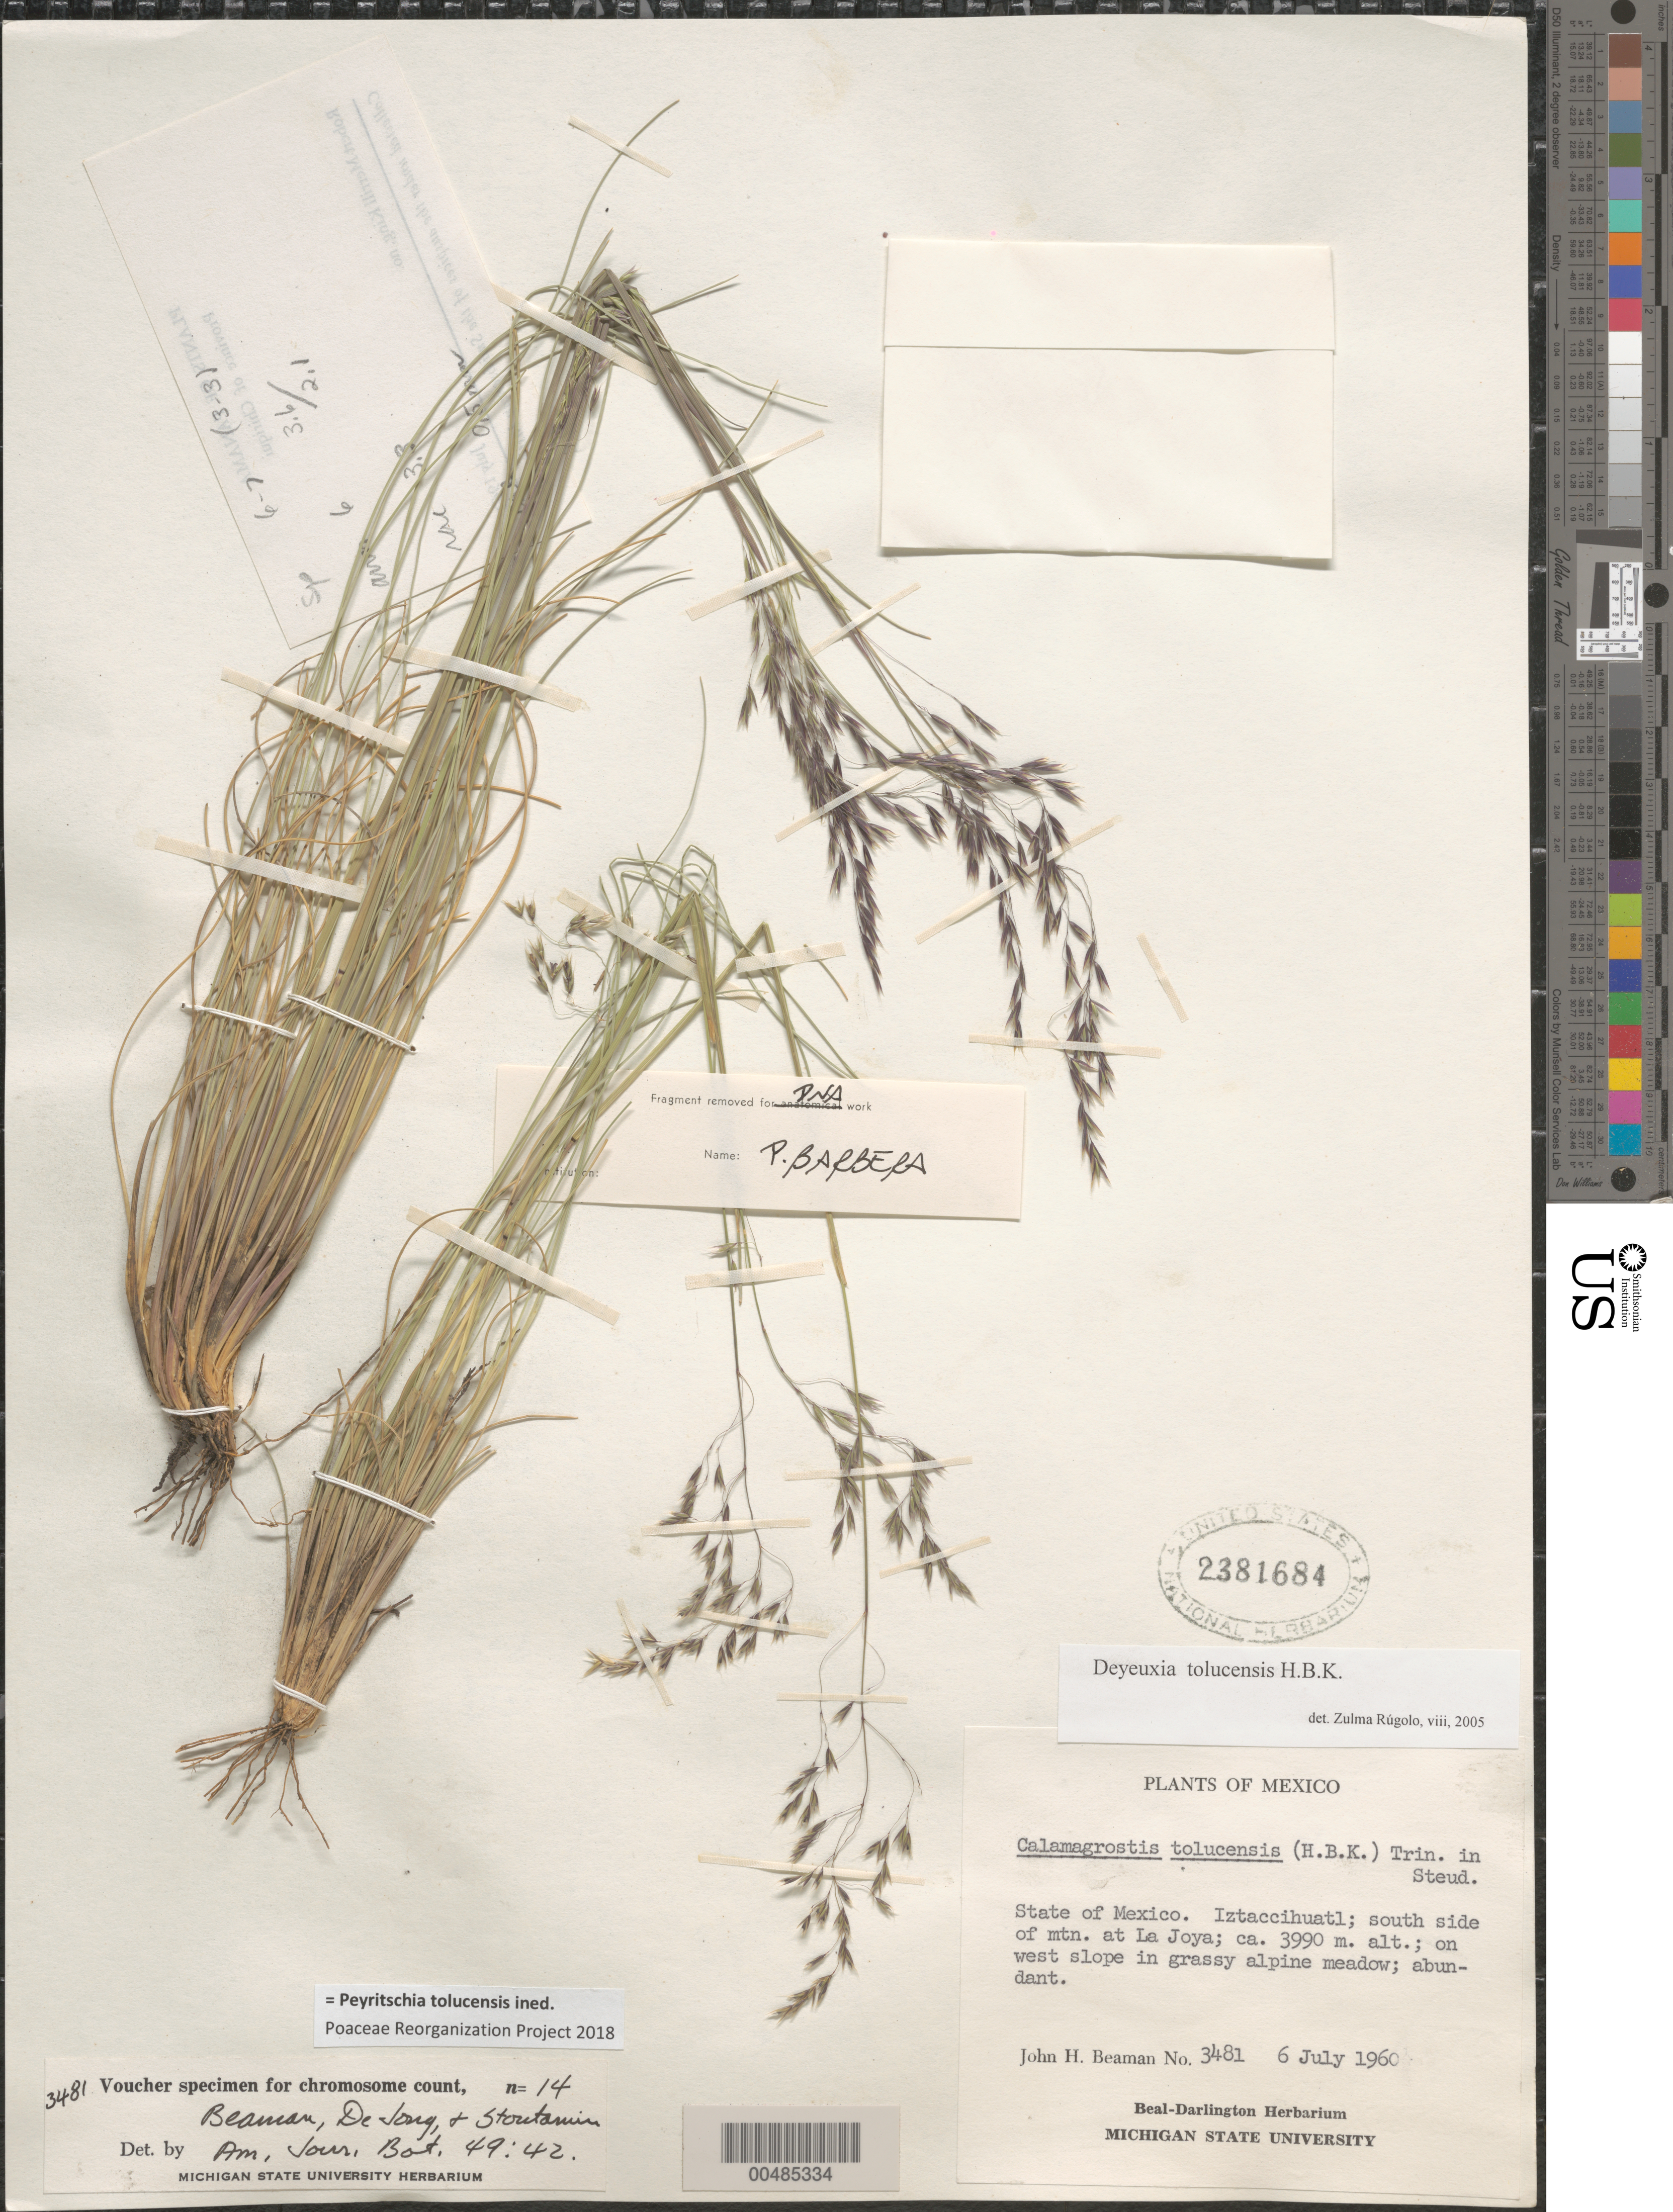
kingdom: Plantae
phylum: Tracheophyta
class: Liliopsida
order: Poales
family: Poaceae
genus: Peyritschia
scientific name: Peyritschia tolucensis ined.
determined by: Poaceae Reorganization Project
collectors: J. H. Beaman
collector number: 3481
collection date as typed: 6 Jul 1960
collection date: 1960-07-06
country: Mexico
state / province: México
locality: Iztaccihuatl, S side of mtn at La Joya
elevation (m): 3990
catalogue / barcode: US 2381684